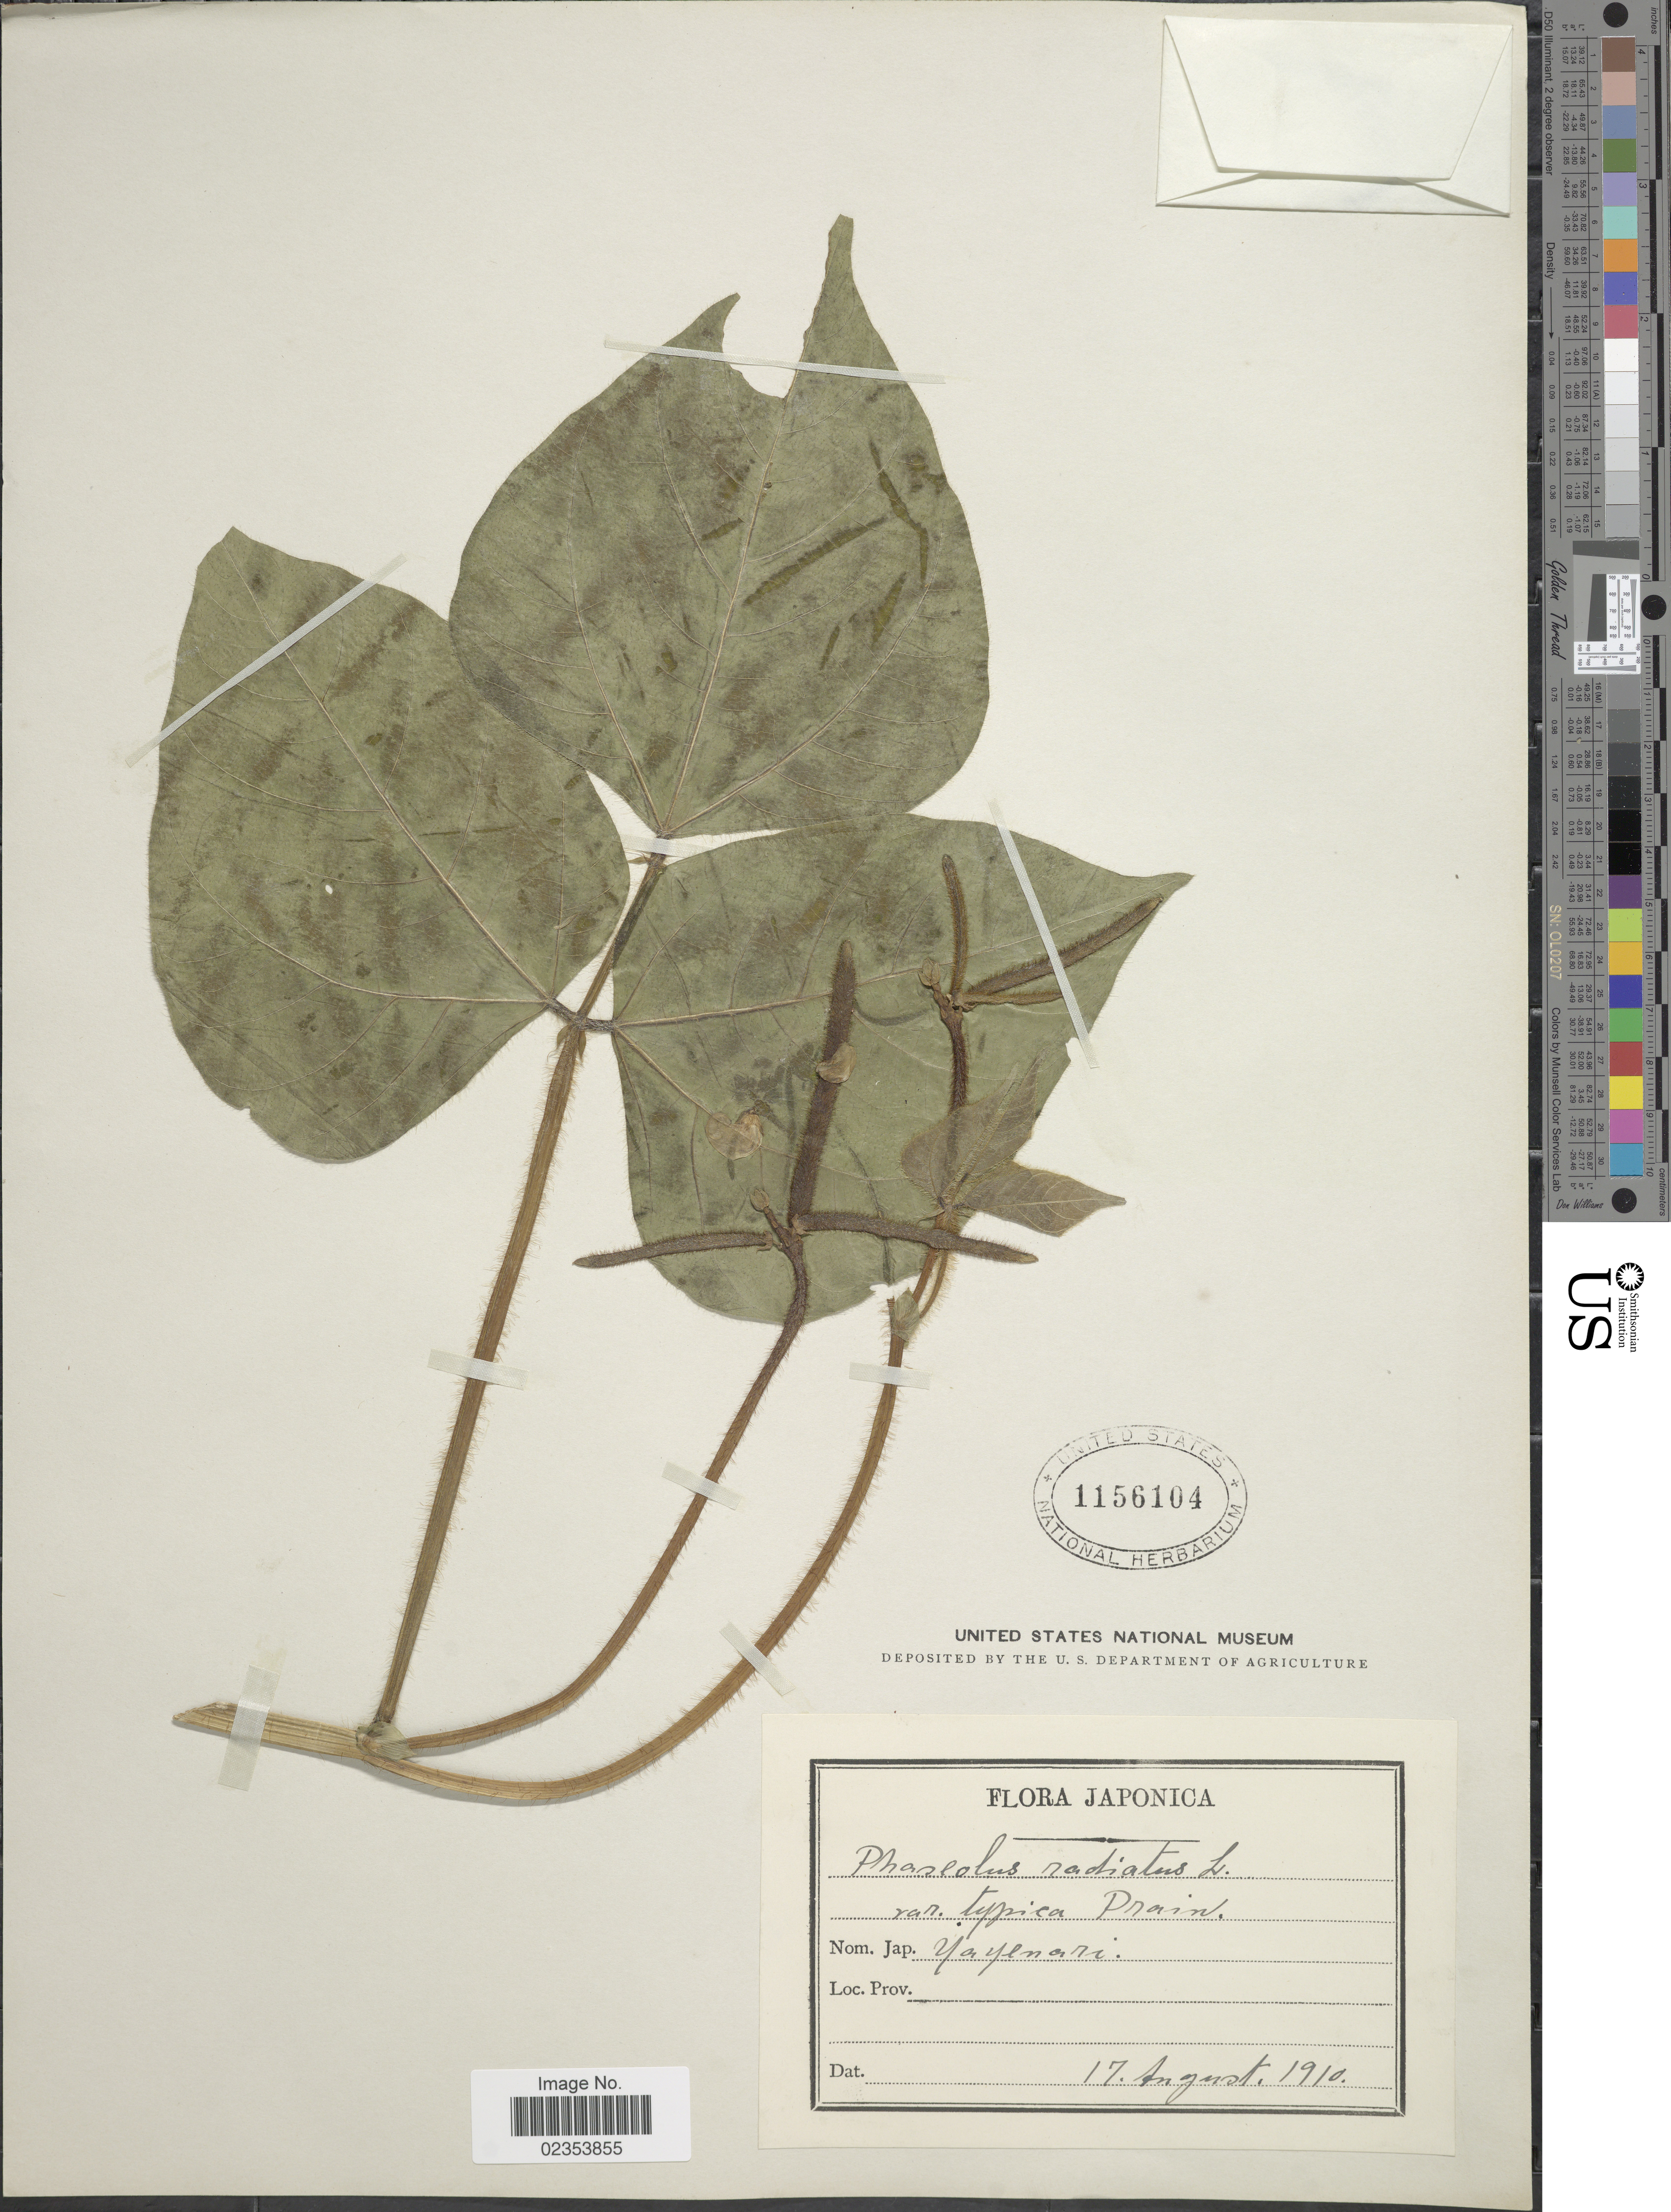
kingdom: Plantae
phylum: Tracheophyta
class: Magnoliopsida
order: Fabales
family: Fabaceae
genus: Vigna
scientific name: Vigna radiata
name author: (L.) R. Wilczek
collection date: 1910-08-17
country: Japan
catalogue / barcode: US 1156104